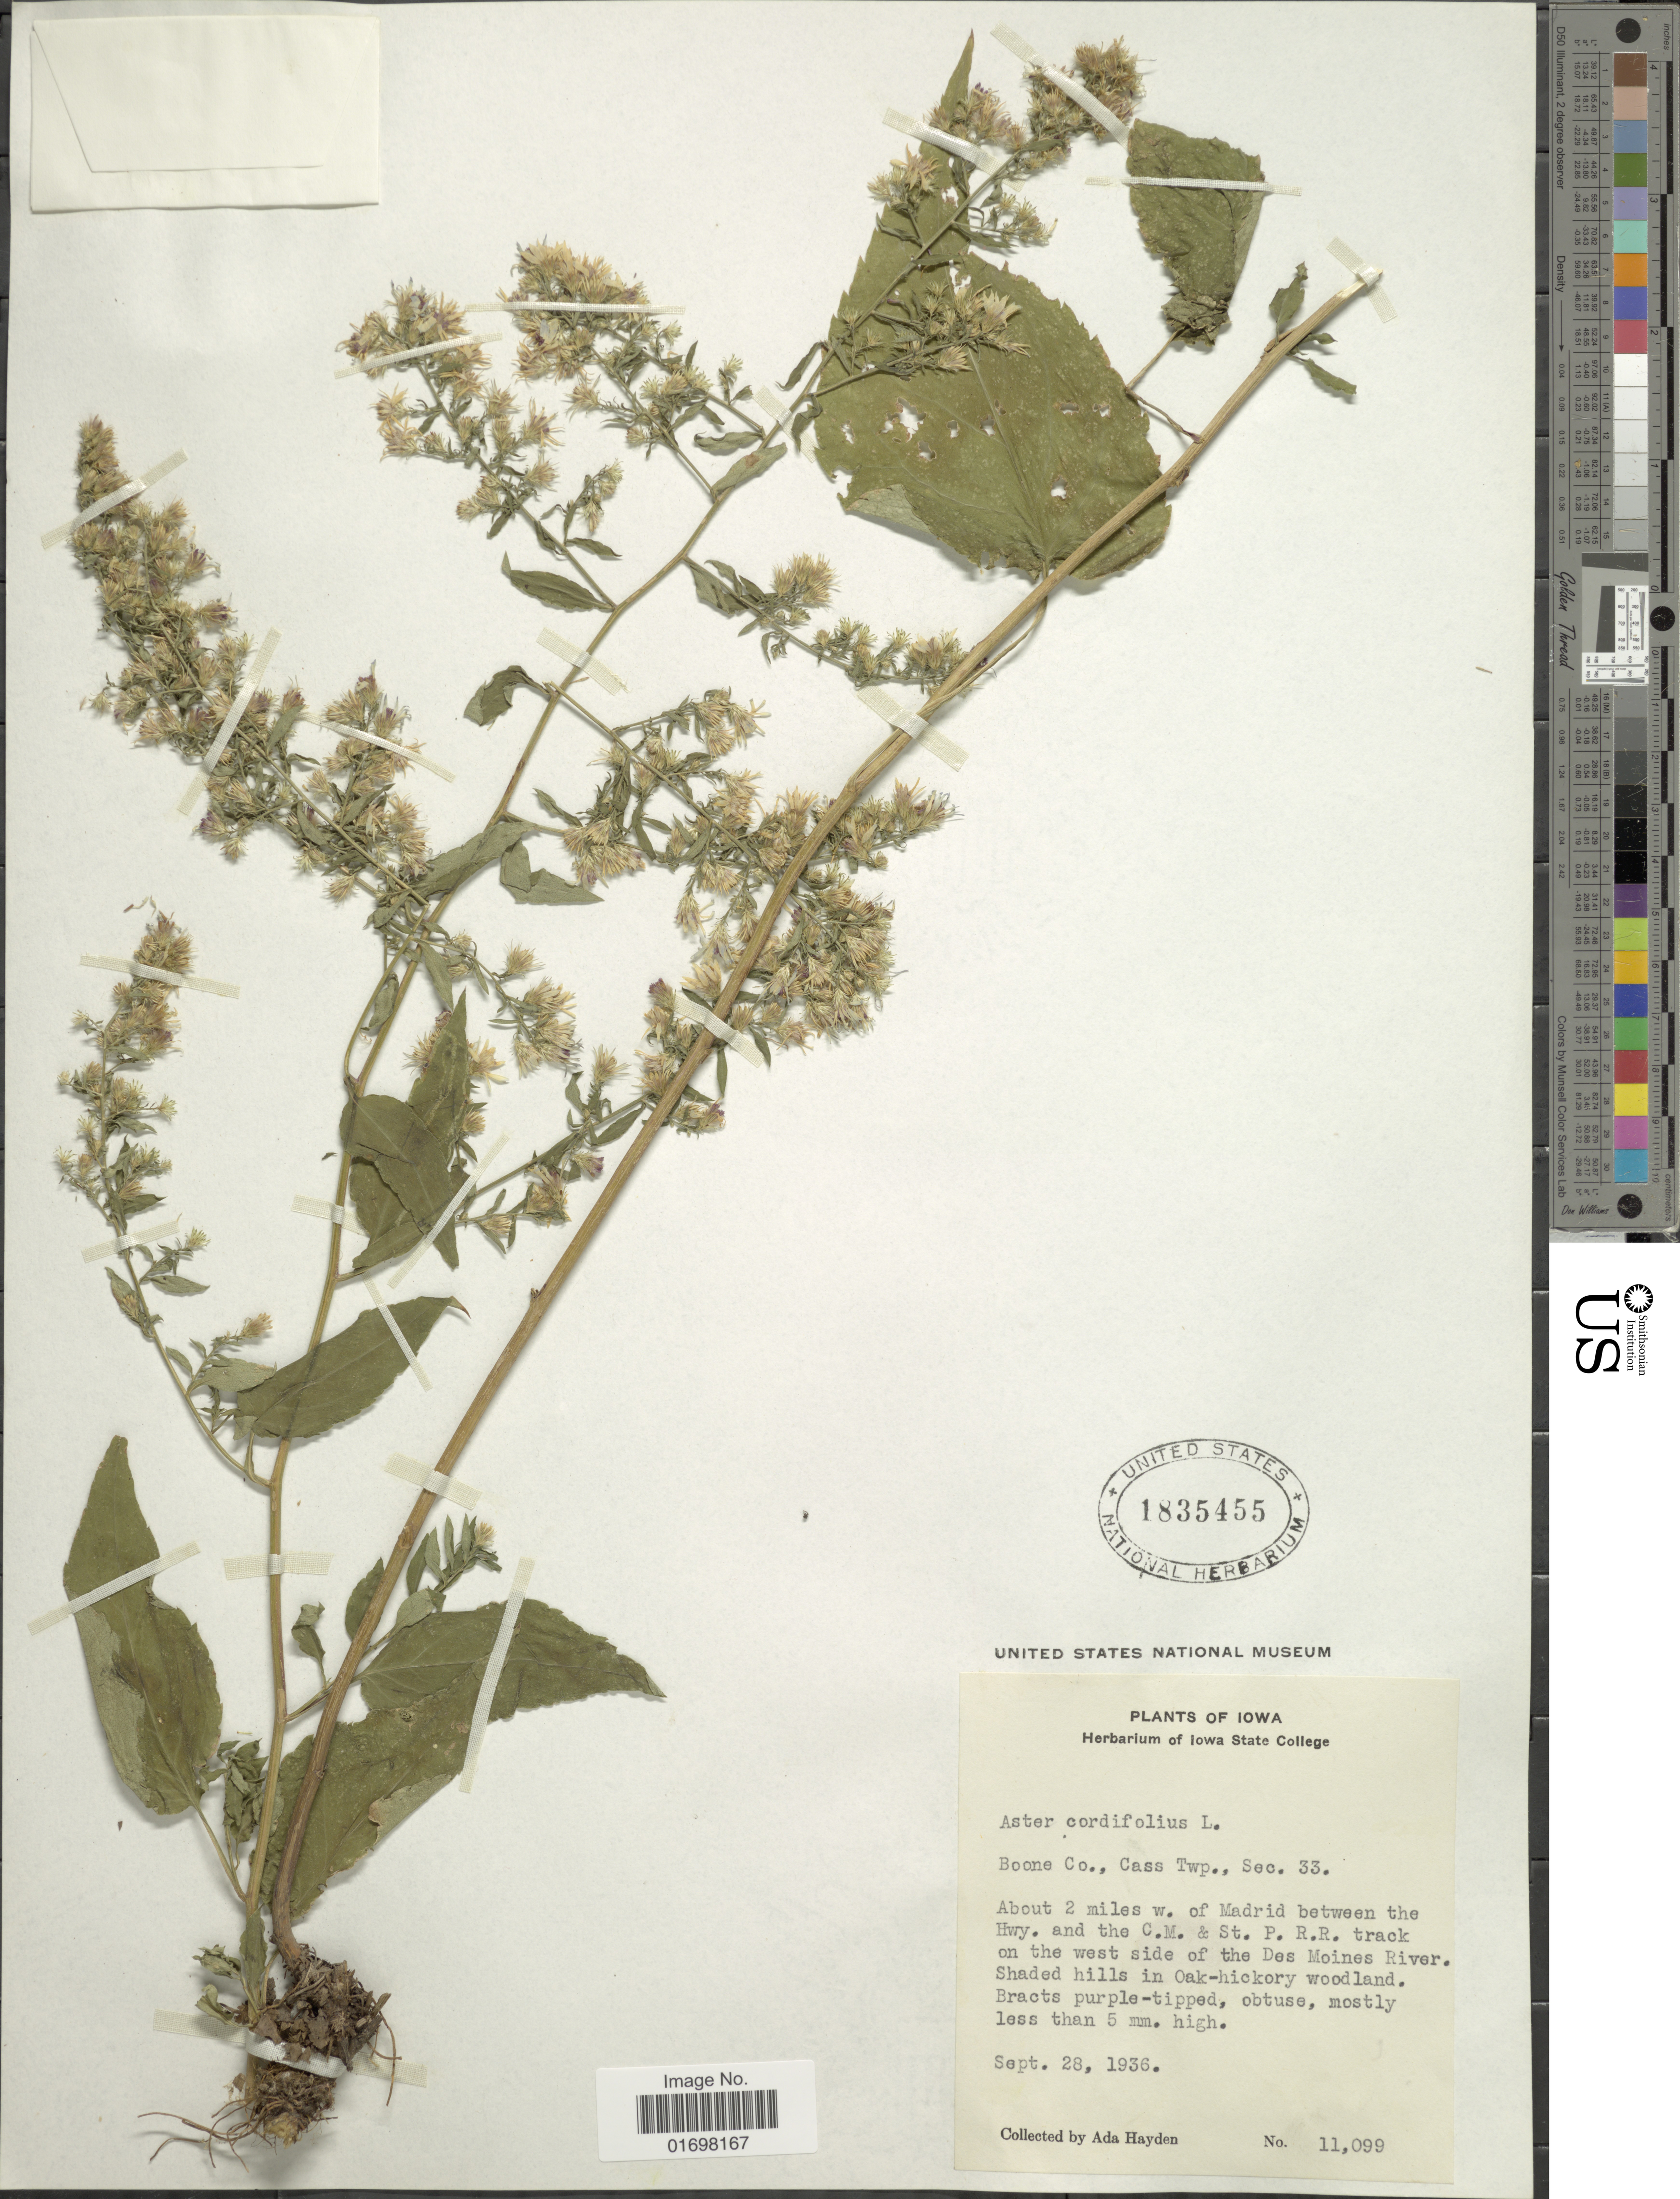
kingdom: Plantae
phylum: Tracheophyta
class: Magnoliopsida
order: Asterales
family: Asteraceae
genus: Symphyotrichum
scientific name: Symphyotrichum cordifolium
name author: (L.) G.L. Nesom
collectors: Ada Hayden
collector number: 11099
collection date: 1936-09-28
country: United States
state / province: Iowa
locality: Boone Co., Cass Twp., Sec.33. Anout 2 miles w. of Madrid between the Hwy and the C.M. & St. P. R.R. track on the west side of the Des Moines River.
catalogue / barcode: US 1835455